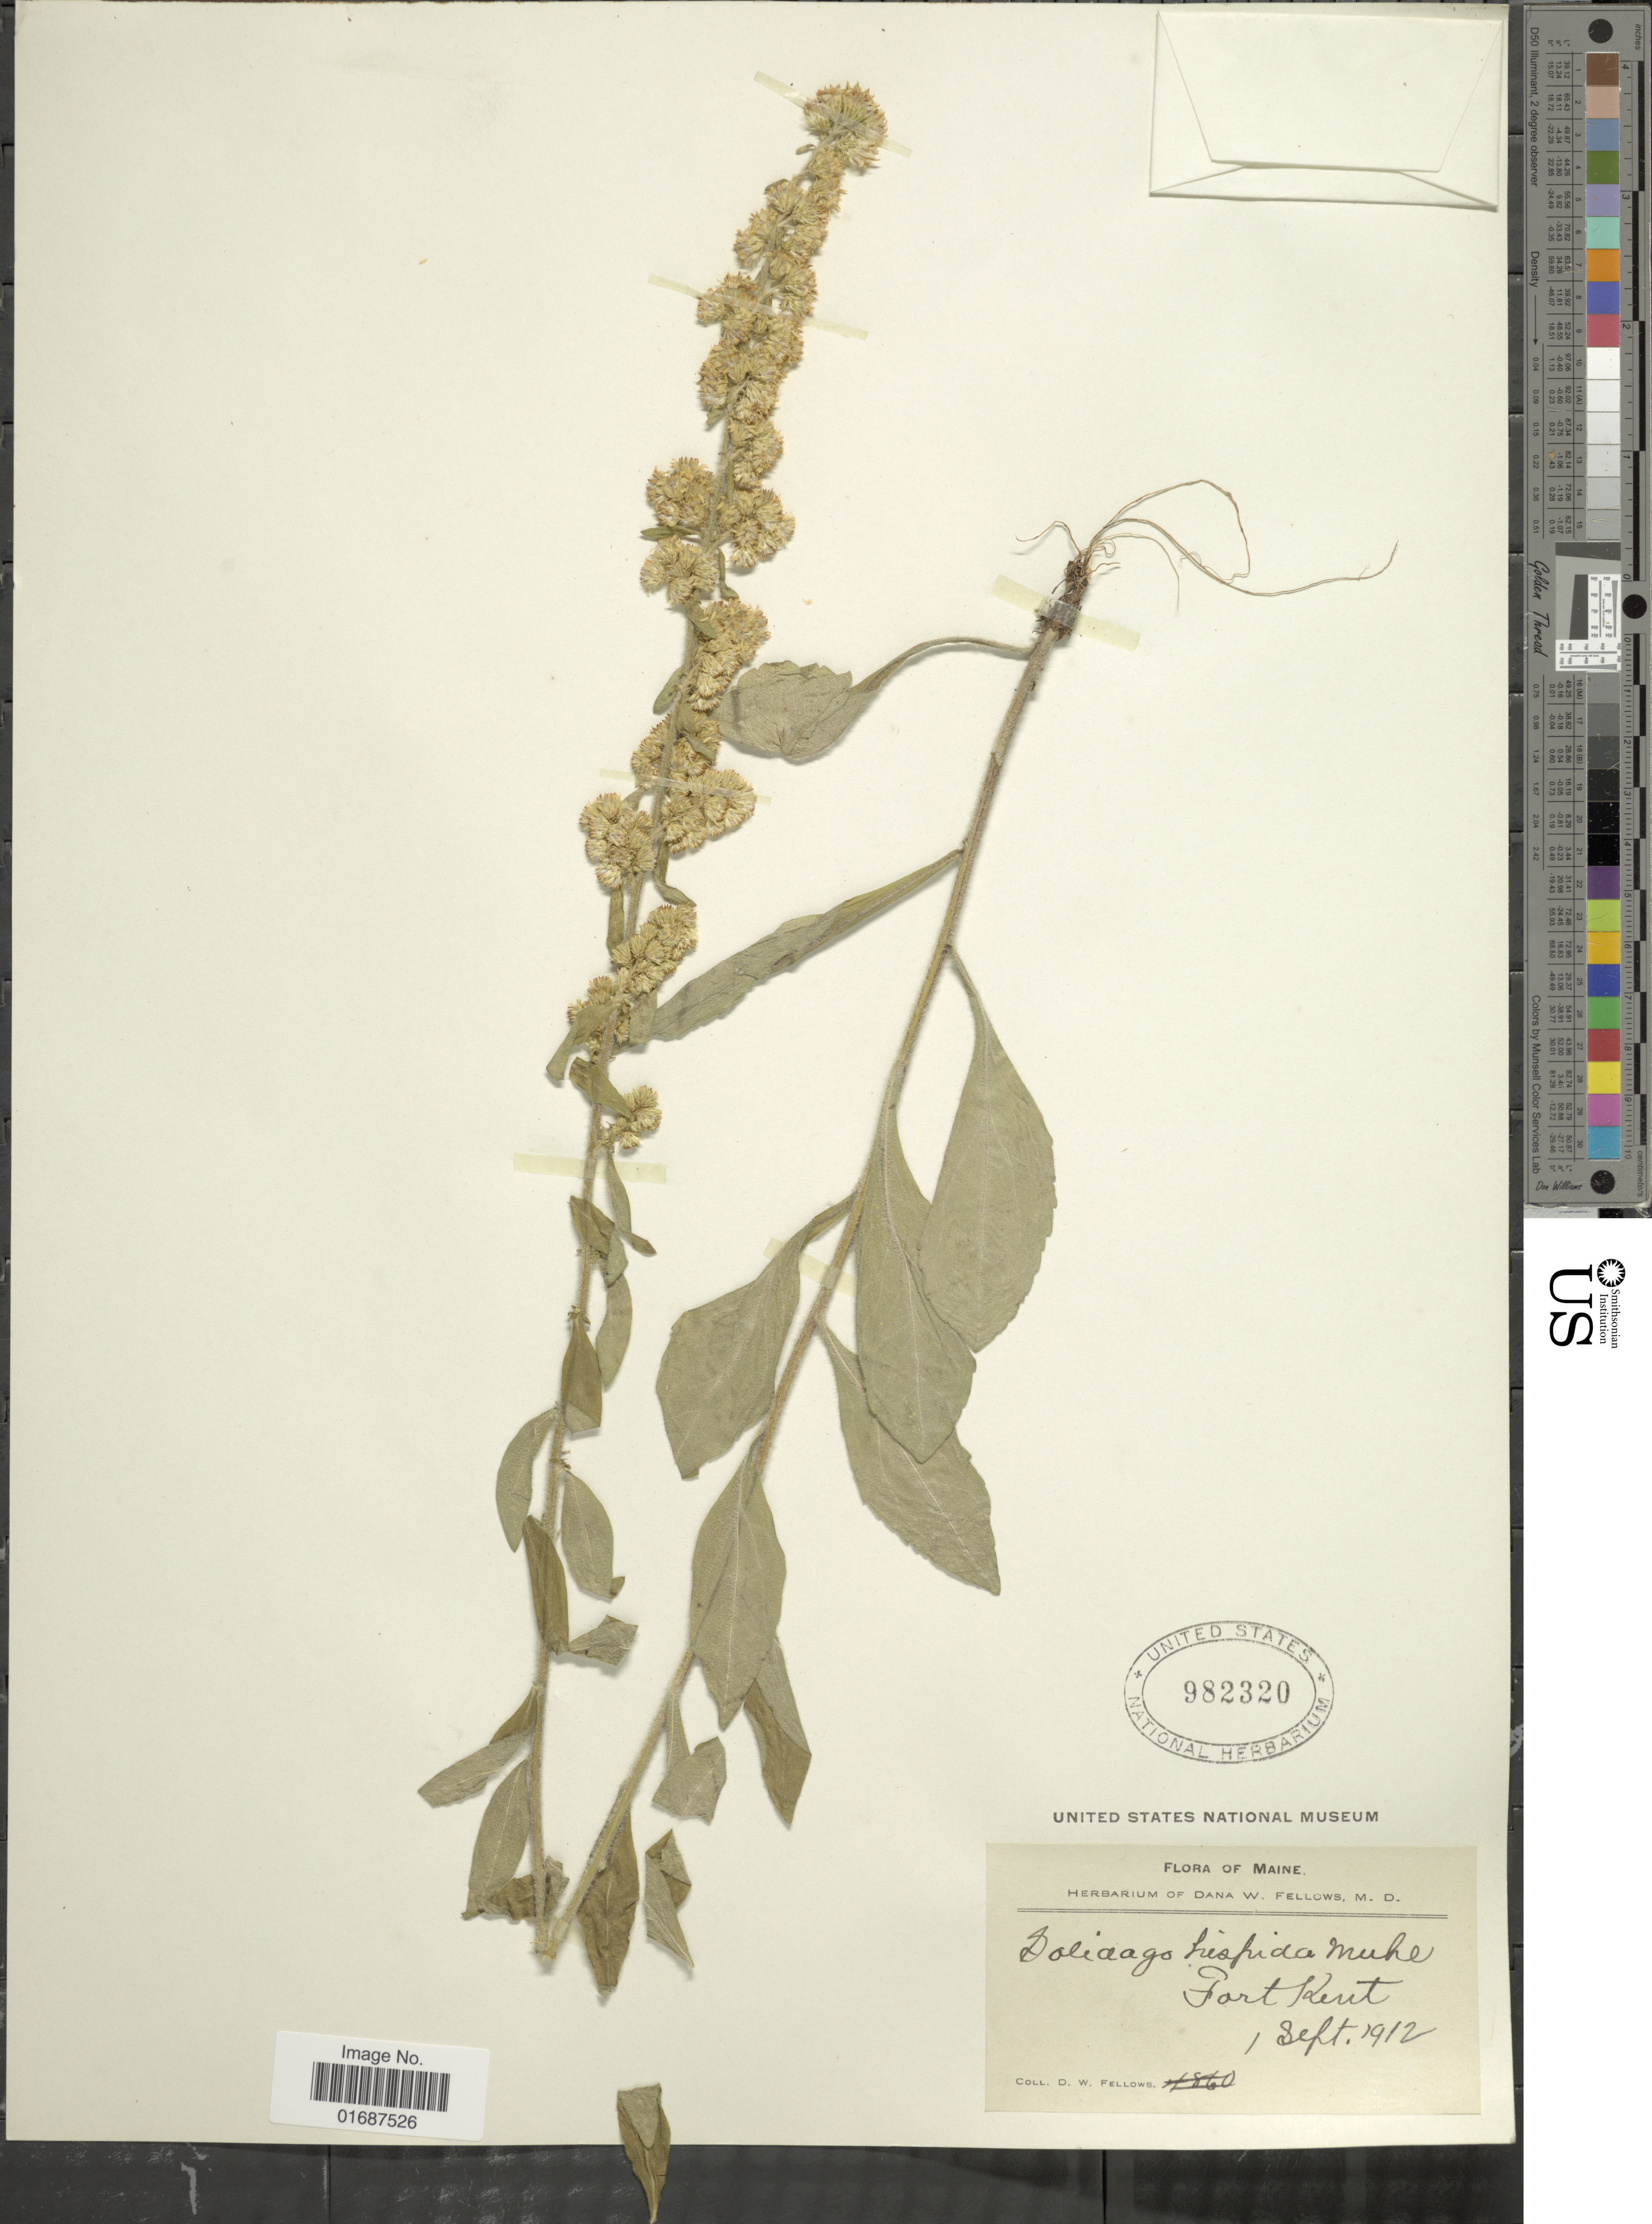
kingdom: Plantae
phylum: Tracheophyta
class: Magnoliopsida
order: Asterales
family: Asteraceae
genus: Solidago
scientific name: Solidago hispida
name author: Muhl. ex Willd.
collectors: D. W. Fellows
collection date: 1912-09-01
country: United States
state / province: Maine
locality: Fort Kent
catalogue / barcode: US 982320